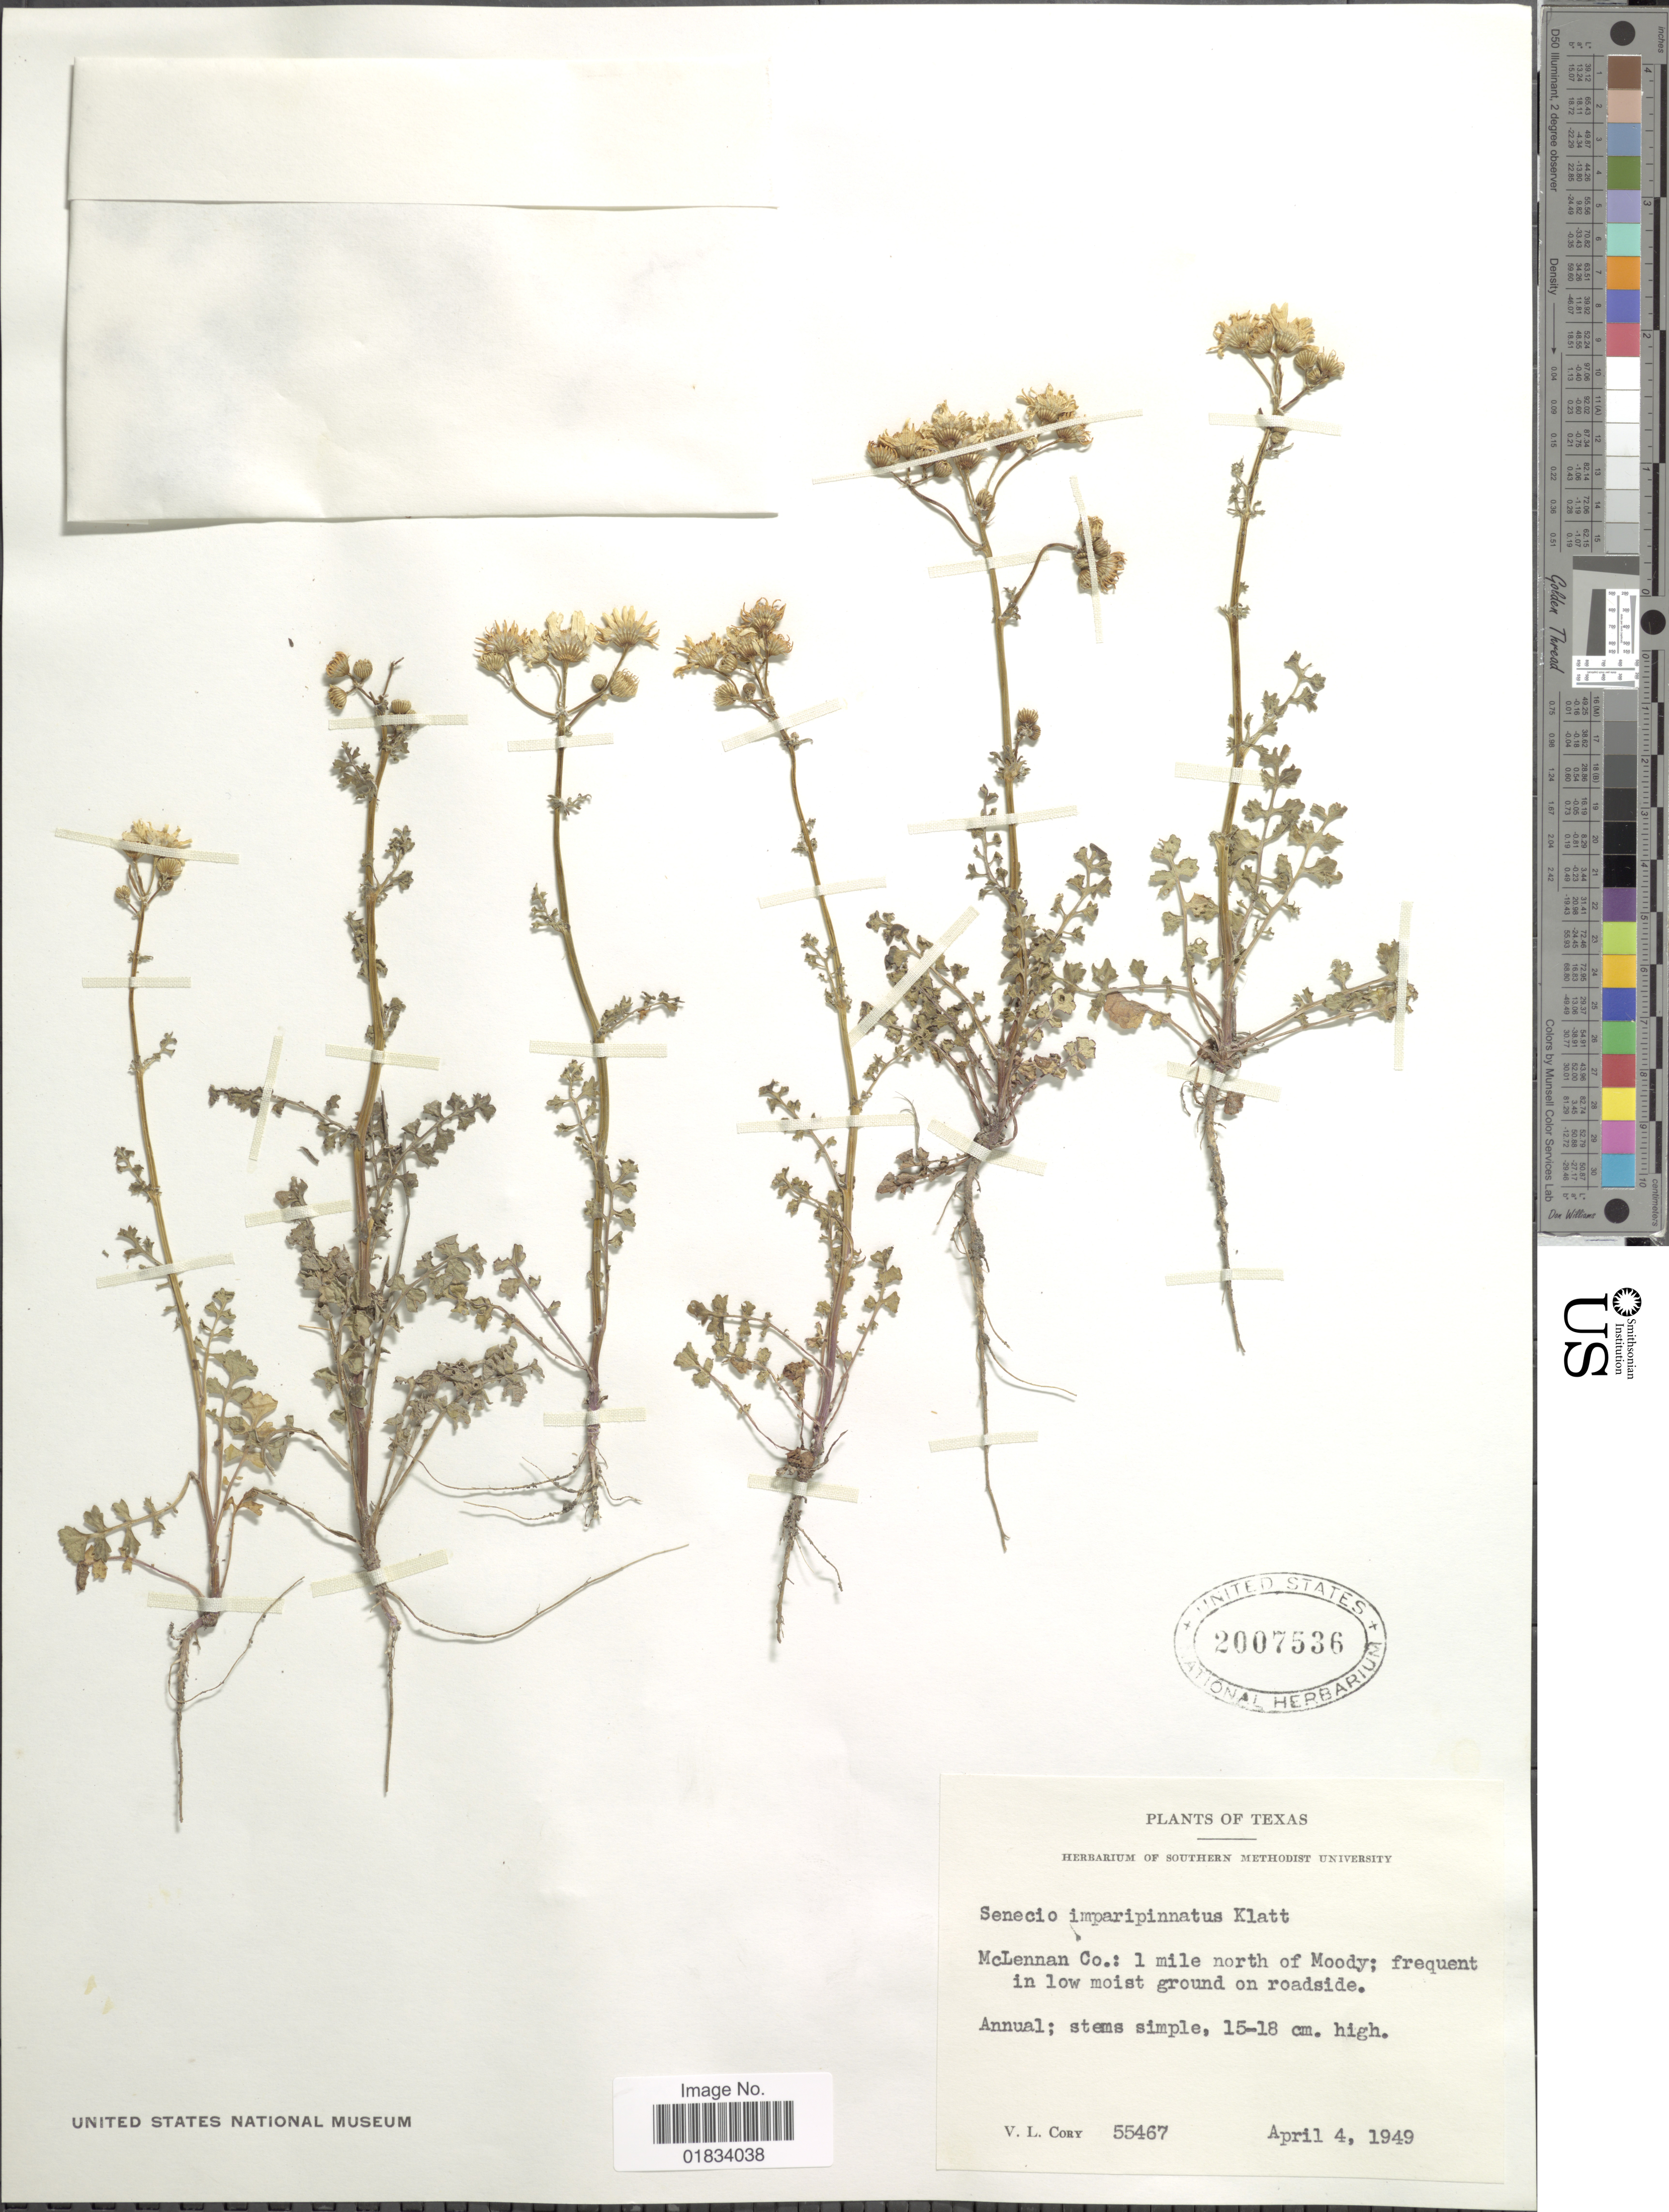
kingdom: Plantae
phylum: Tracheophyta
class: Magnoliopsida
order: Asterales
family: Asteraceae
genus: Packera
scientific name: Packera tampicana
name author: (DC.) C. Jeffrey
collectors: V. Cory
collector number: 55467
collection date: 1949-04-04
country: United States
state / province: Texas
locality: McLennan Co.: 1 mile north of Moody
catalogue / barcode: US 2007536